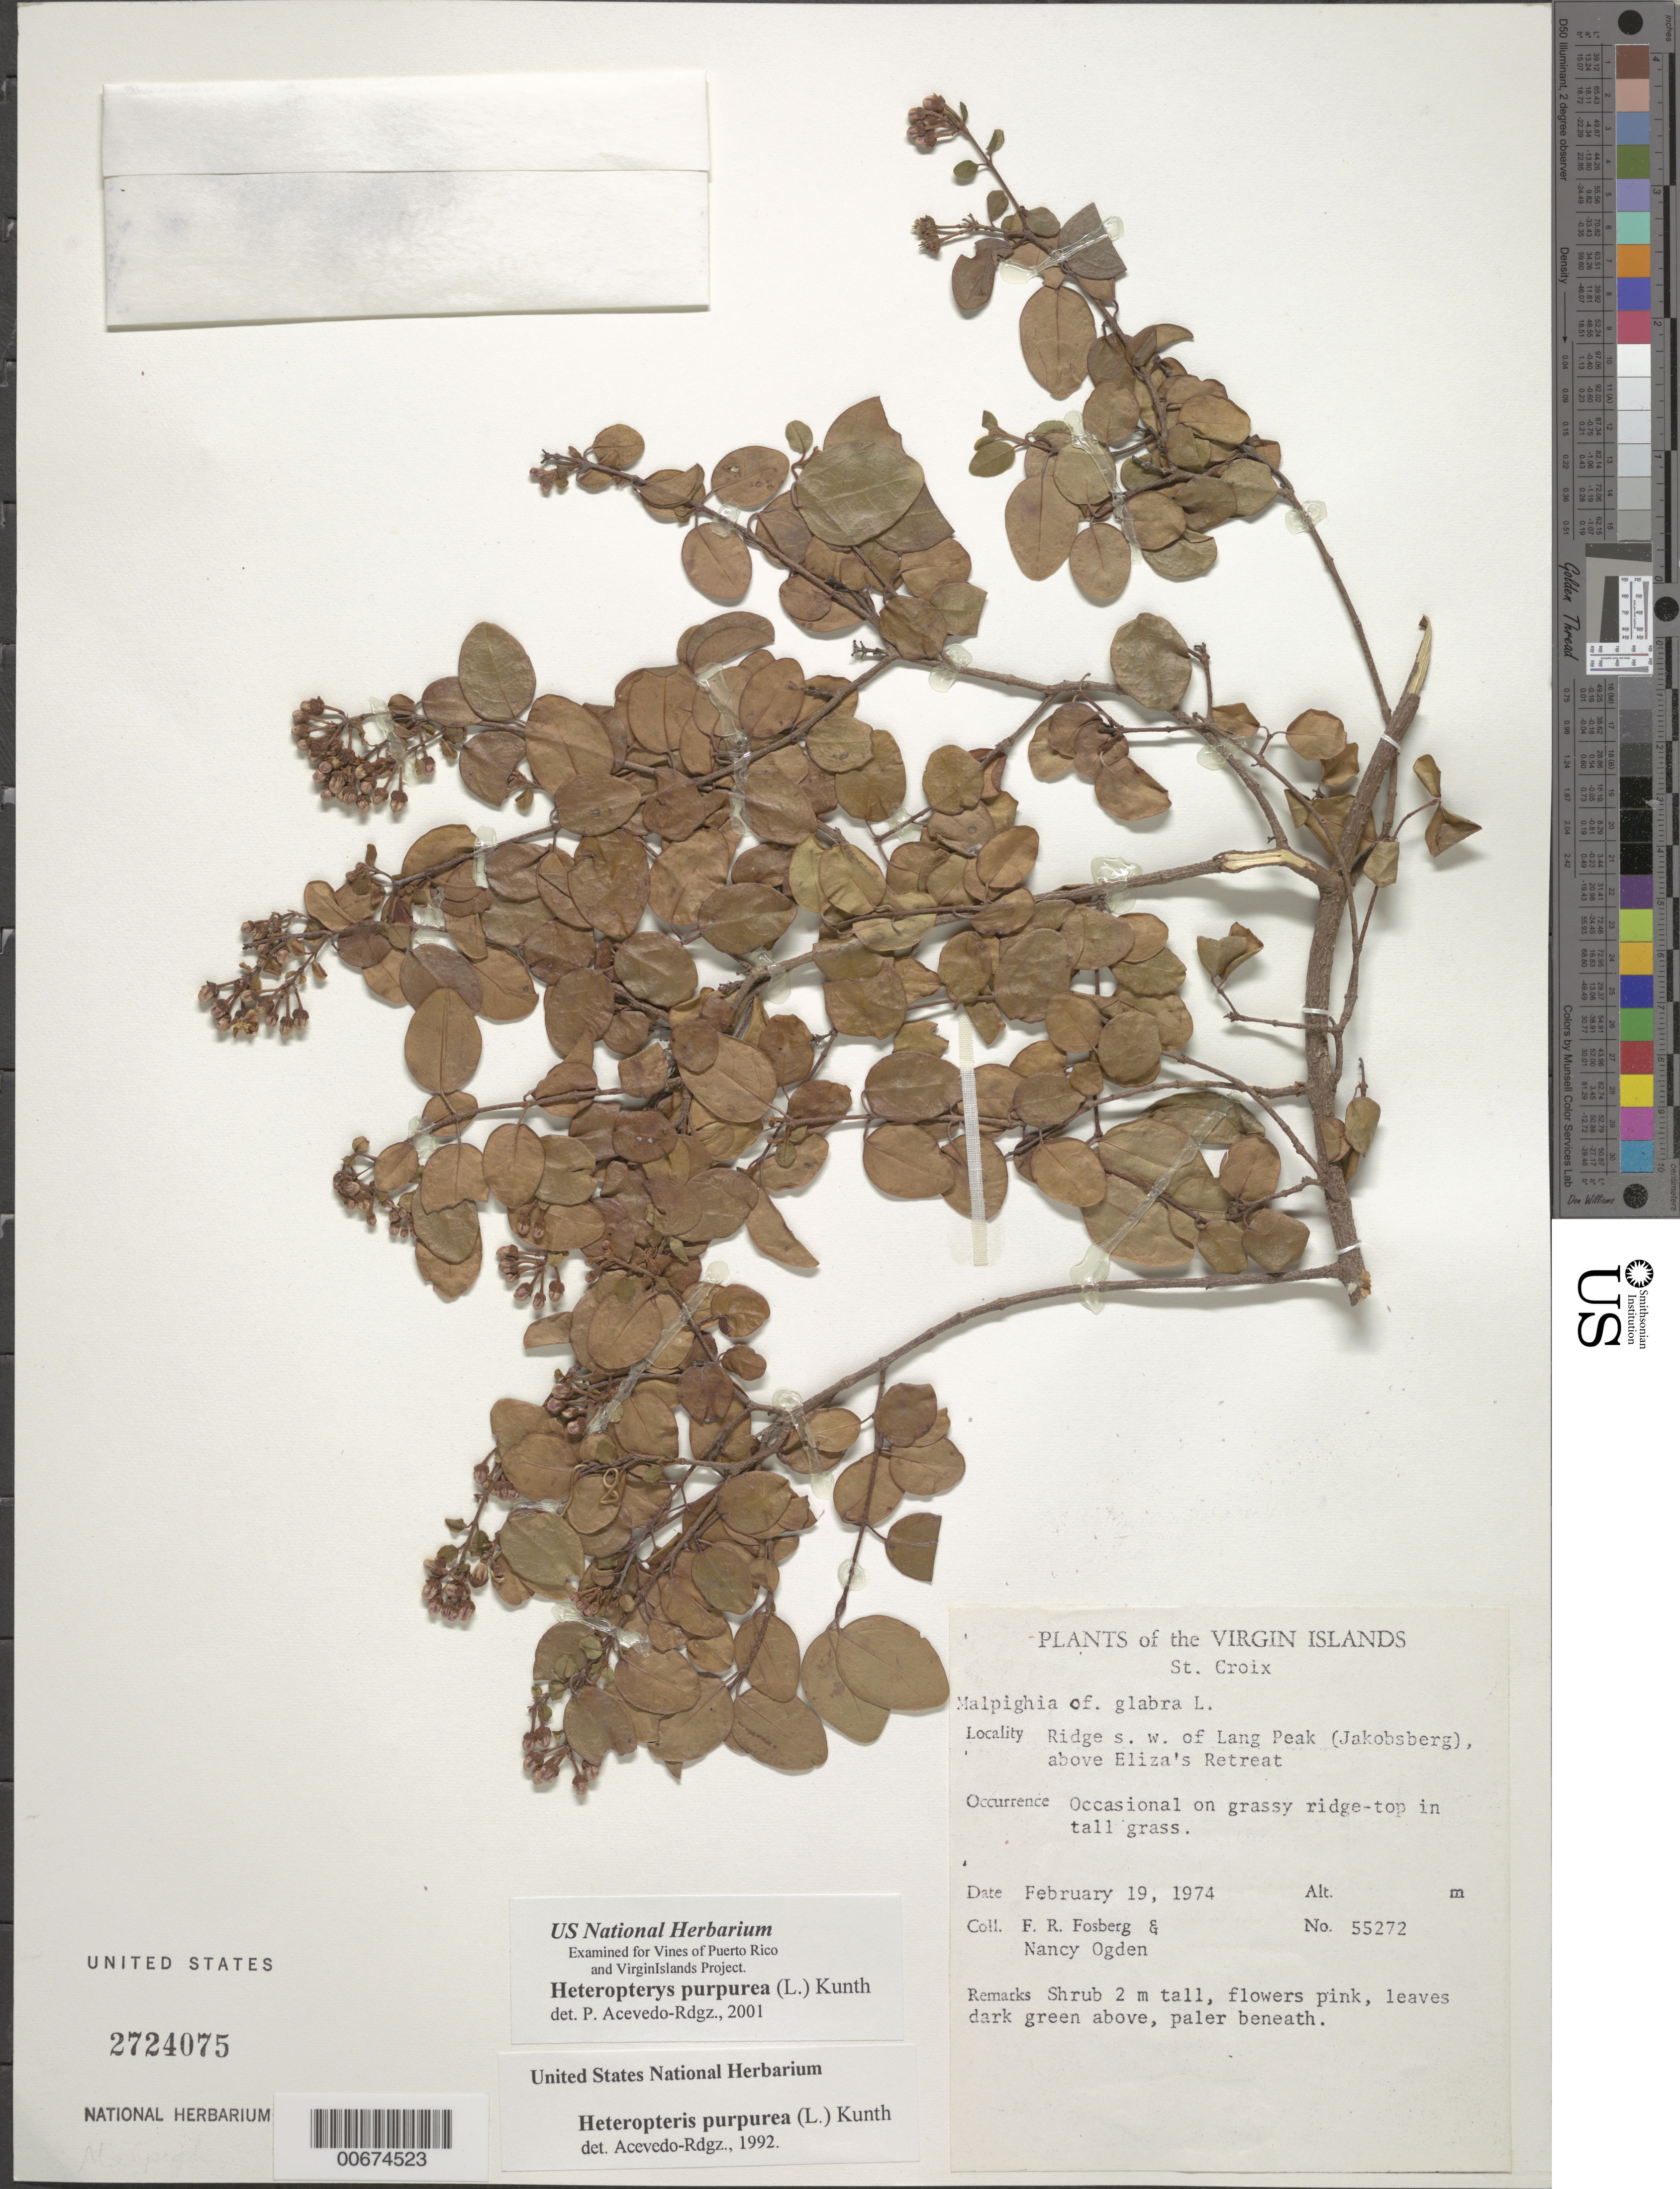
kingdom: Plantae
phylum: Tracheophyta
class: Magnoliopsida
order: Malpighiales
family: Malpighiaceae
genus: Heteropterys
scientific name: Heteropterys purpurea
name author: (L.) Kunth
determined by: Acevedo-Rodríguez, P., (BOT), Smithsonian Institution - National Museum of Natural History (UNITED STATES)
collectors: F. R. Fosberg & N. Ogden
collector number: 55272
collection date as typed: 19 Feb 1974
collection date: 1974-02-19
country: U.S. Virgin Islands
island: St. Croix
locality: ridge SW of Lang Peak (Jakosberg), above Eliza's Retreat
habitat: on grassy ridge-top in tall grass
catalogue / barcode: US 2724075